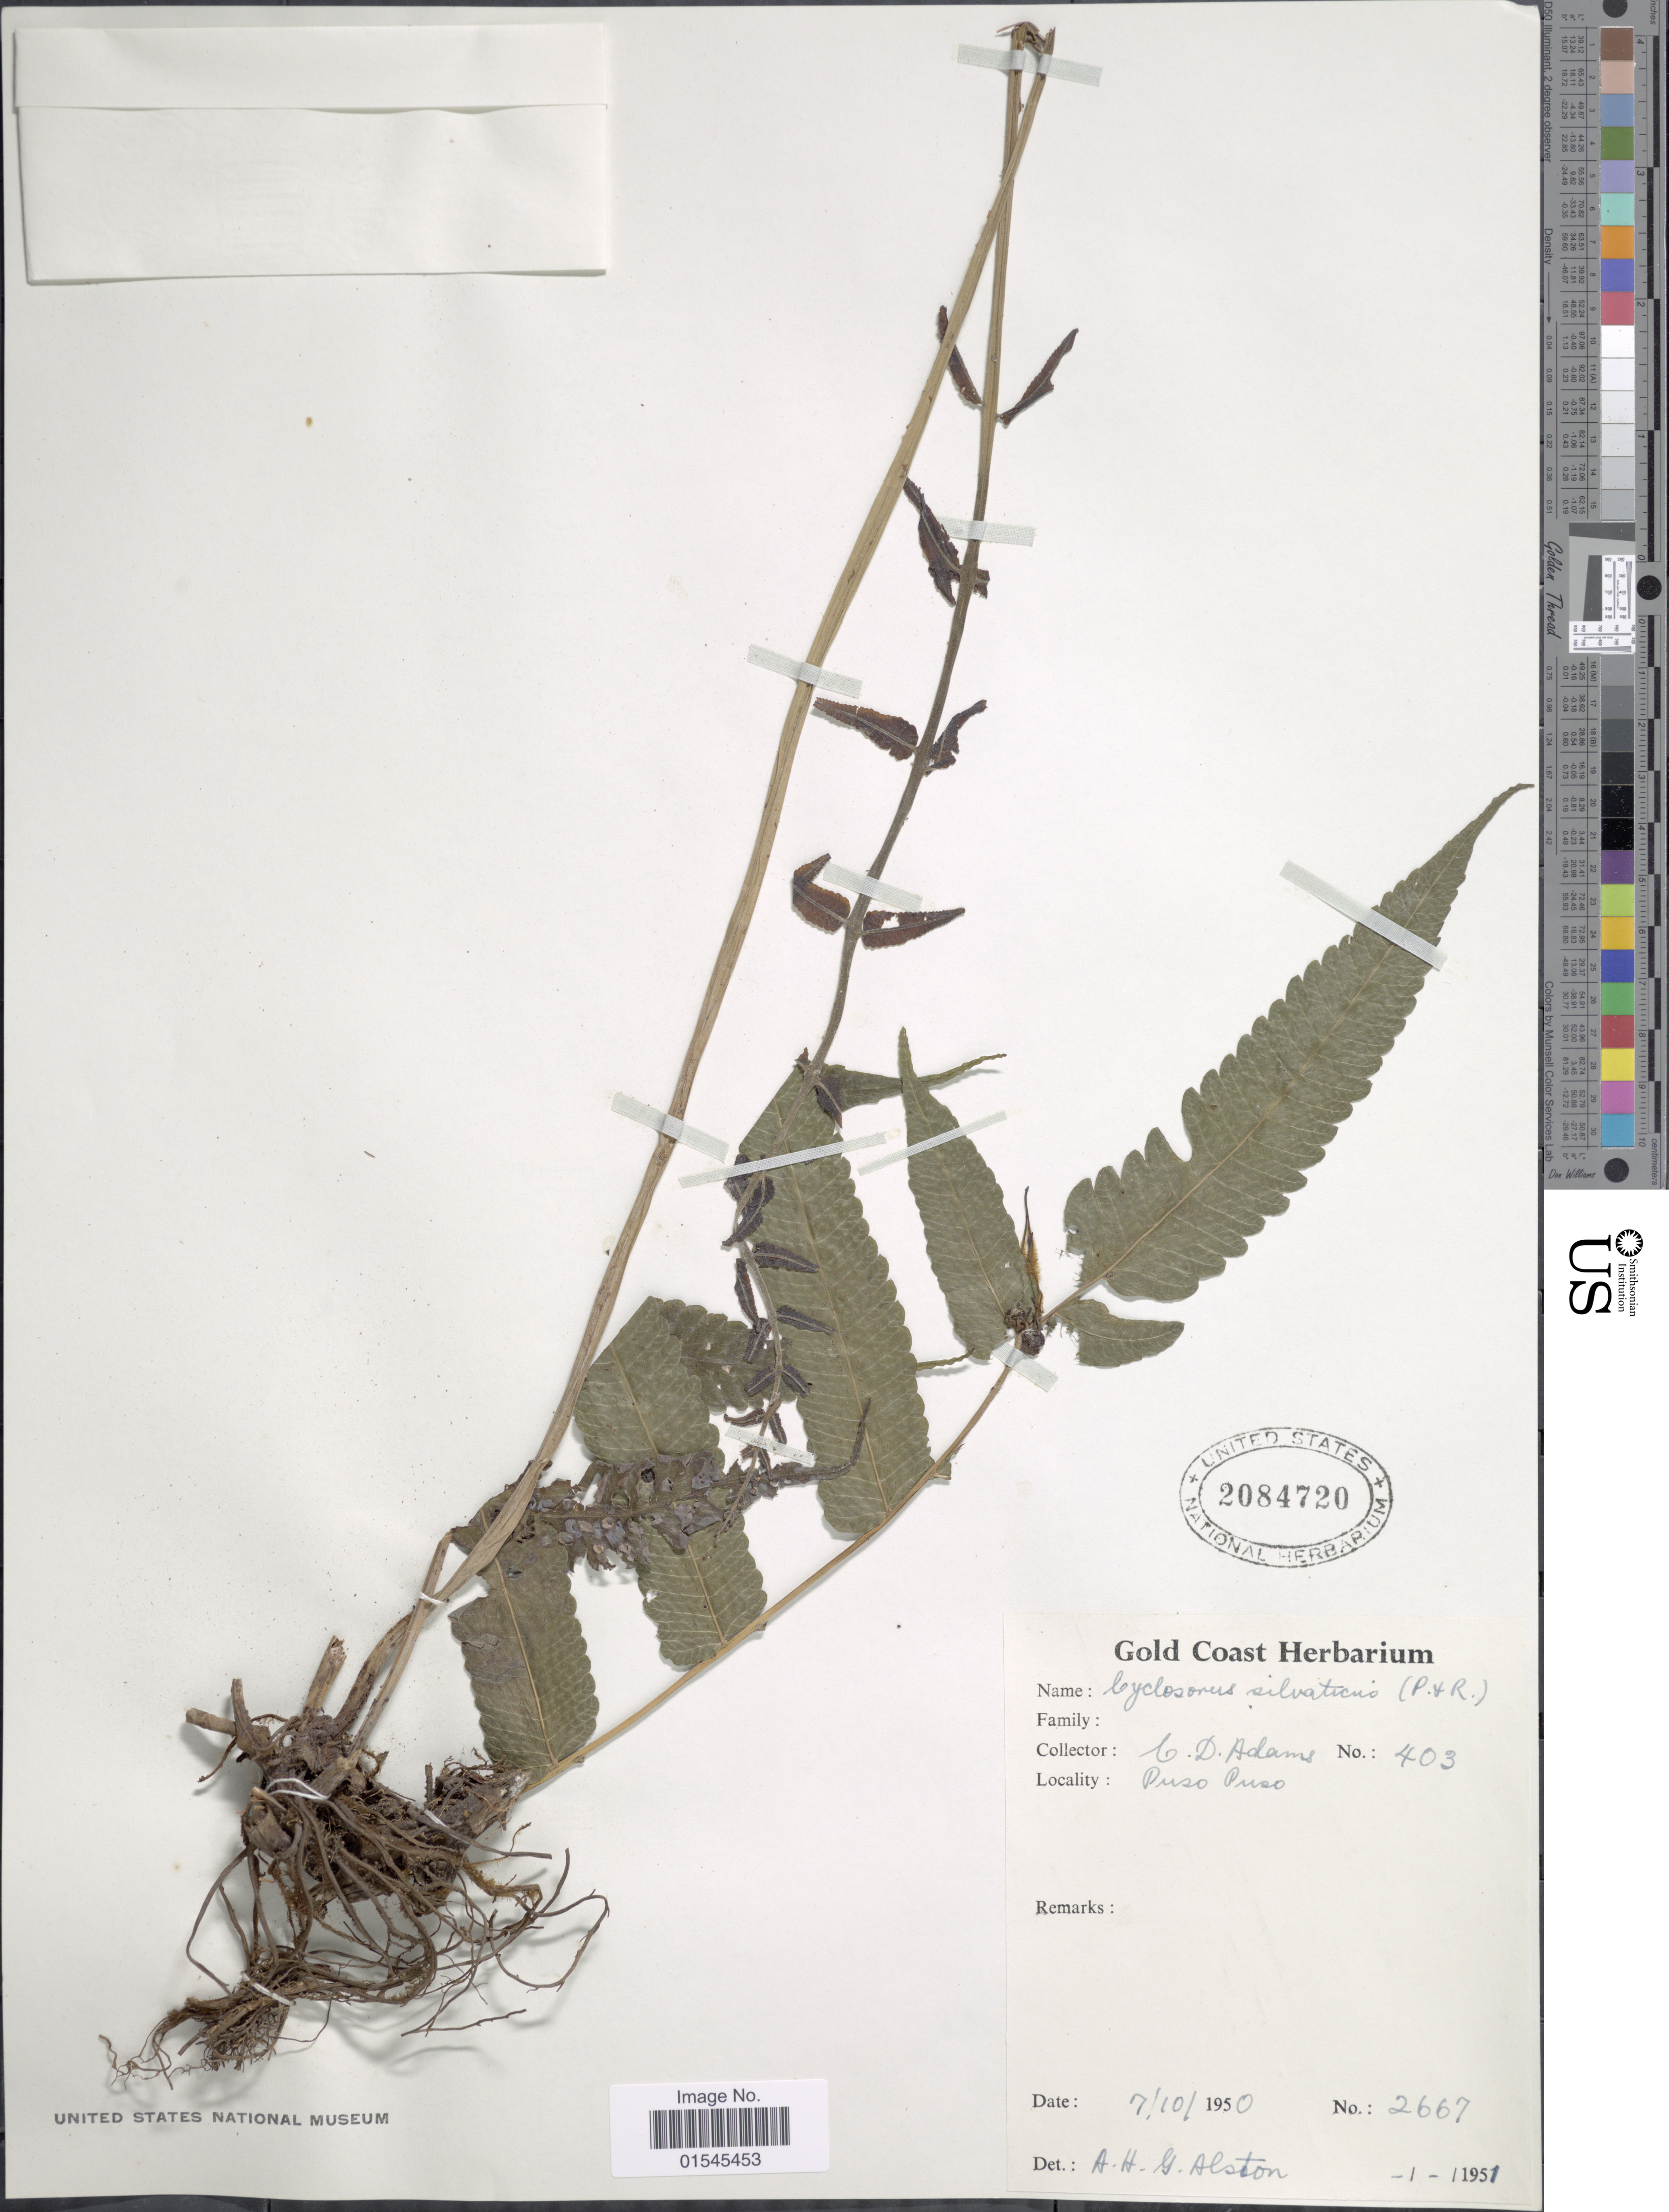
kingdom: Plantae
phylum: Tracheophyta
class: Polypodiopsida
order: Polypodiales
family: Thelypteridaceae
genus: Sphaerostephanos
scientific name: Sphaerostephanos unitus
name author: (L.) Holttum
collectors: C. D. Adams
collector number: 403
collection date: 1950-10-07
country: Ghana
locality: Gold Coast. Puso Puso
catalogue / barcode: US 2084720